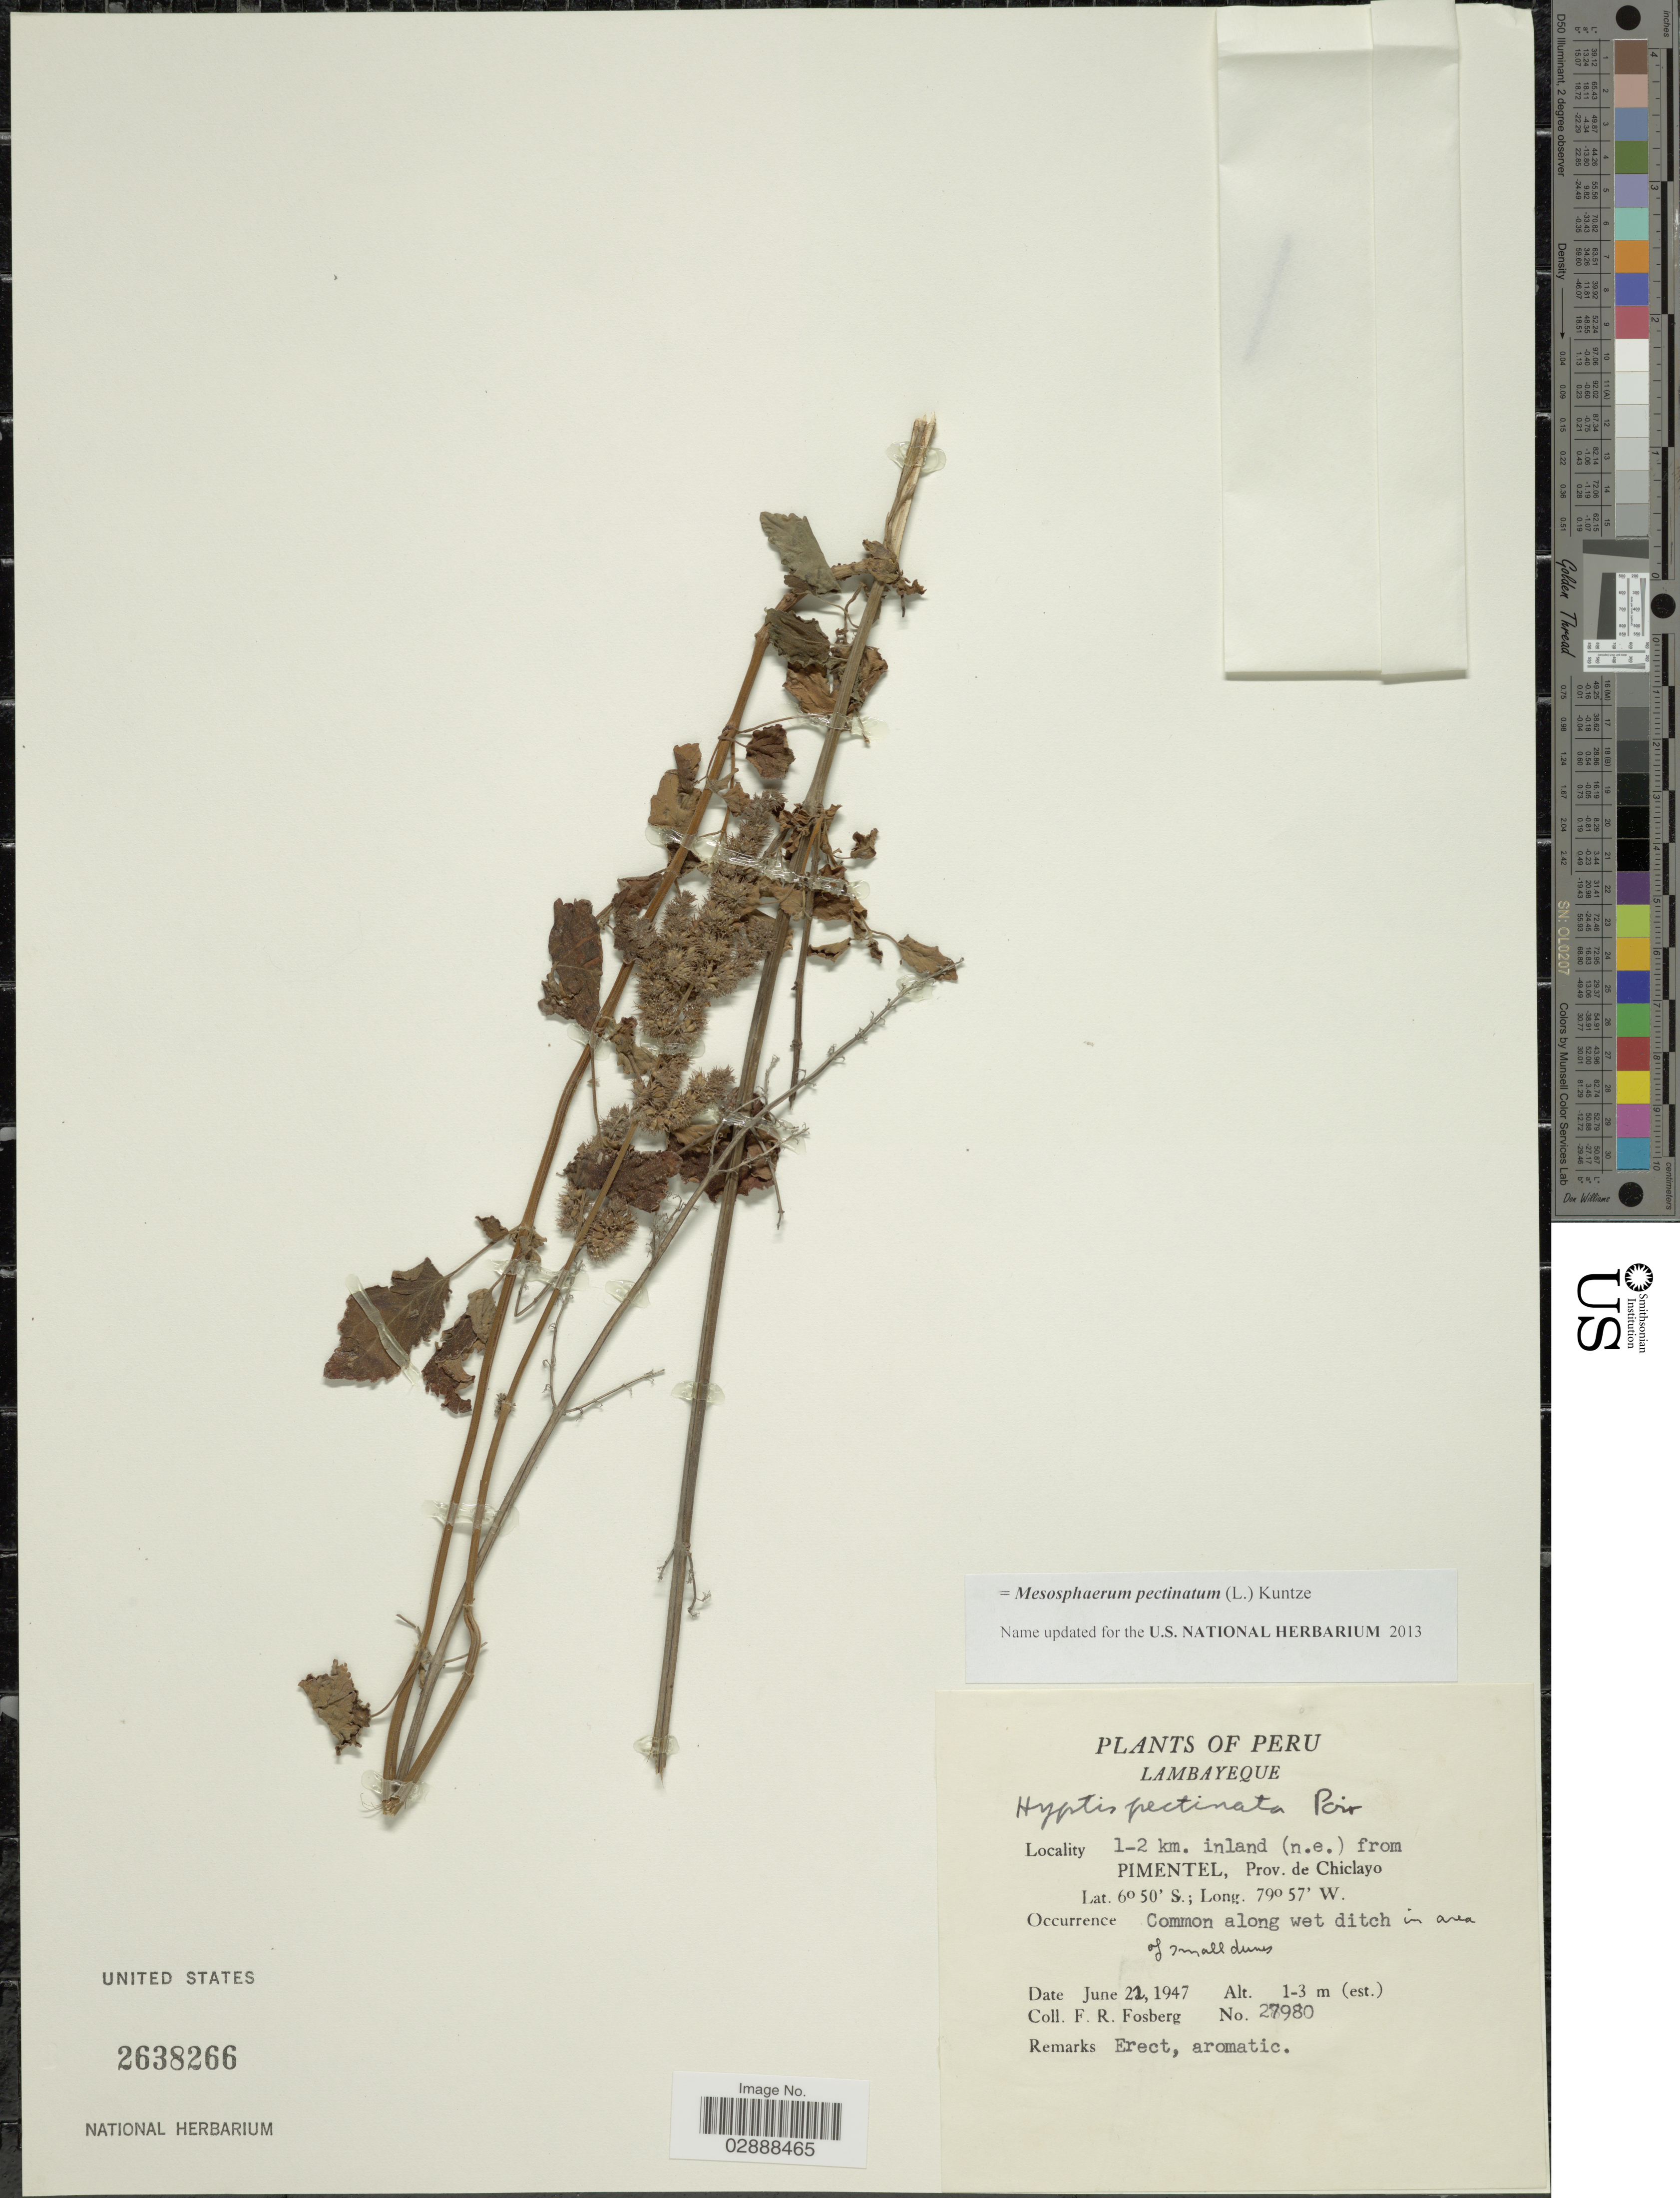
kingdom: Plantae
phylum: Tracheophyta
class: Magnoliopsida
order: Lamiales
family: Lamiaceae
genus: Mesosphaerum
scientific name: Mesosphaerum pectinatum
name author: (L.) Kuntze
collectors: F. R. Fosberg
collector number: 27980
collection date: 1947-06-21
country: Peru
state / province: Lambayeque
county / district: Chiclayo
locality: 1-2 km. inland (n.e.) from Pimentel, Prov. de Chiclayo.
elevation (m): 1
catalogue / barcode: US 2638266